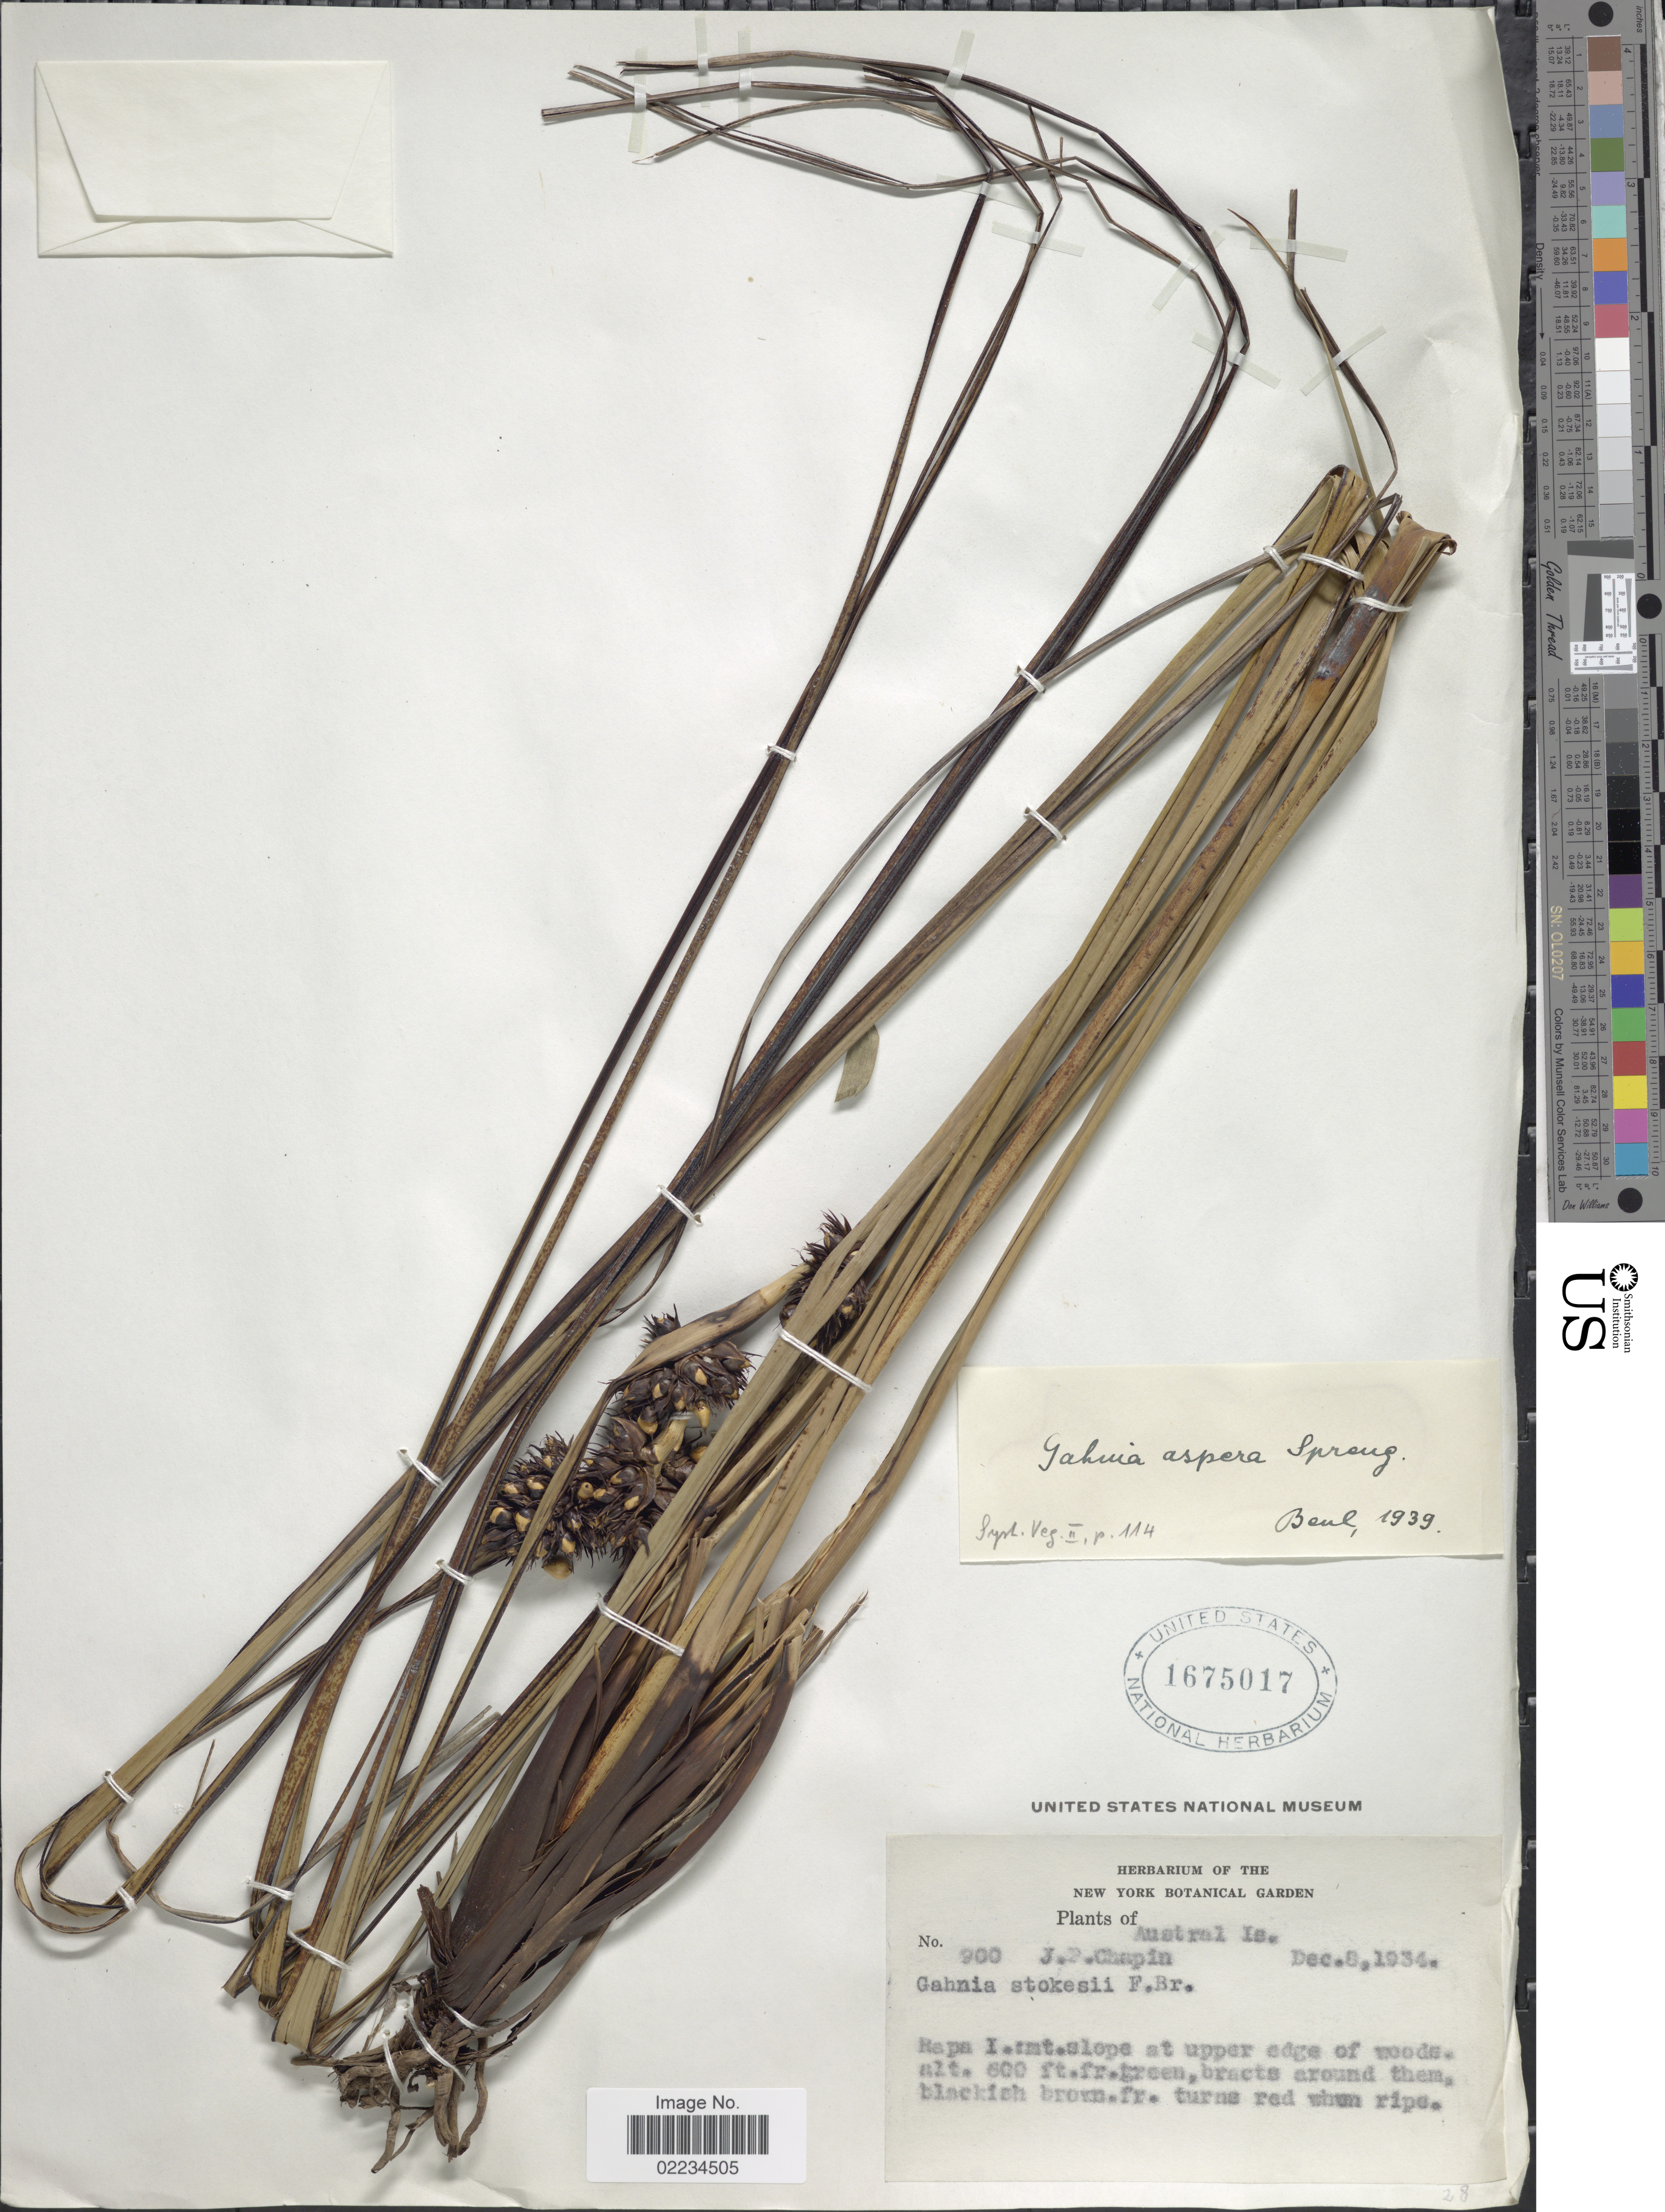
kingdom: Plantae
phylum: Tracheophyta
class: Liliopsida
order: Poales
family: Cyperaceae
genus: Gahnia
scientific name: Gahnia stokesii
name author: F. Br.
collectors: J. Chapin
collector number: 700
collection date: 1934-12-06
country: French Polynesia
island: Rapa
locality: Austral Is, Rapa I. mt slope at upper edge of woods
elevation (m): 183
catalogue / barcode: US 1675017